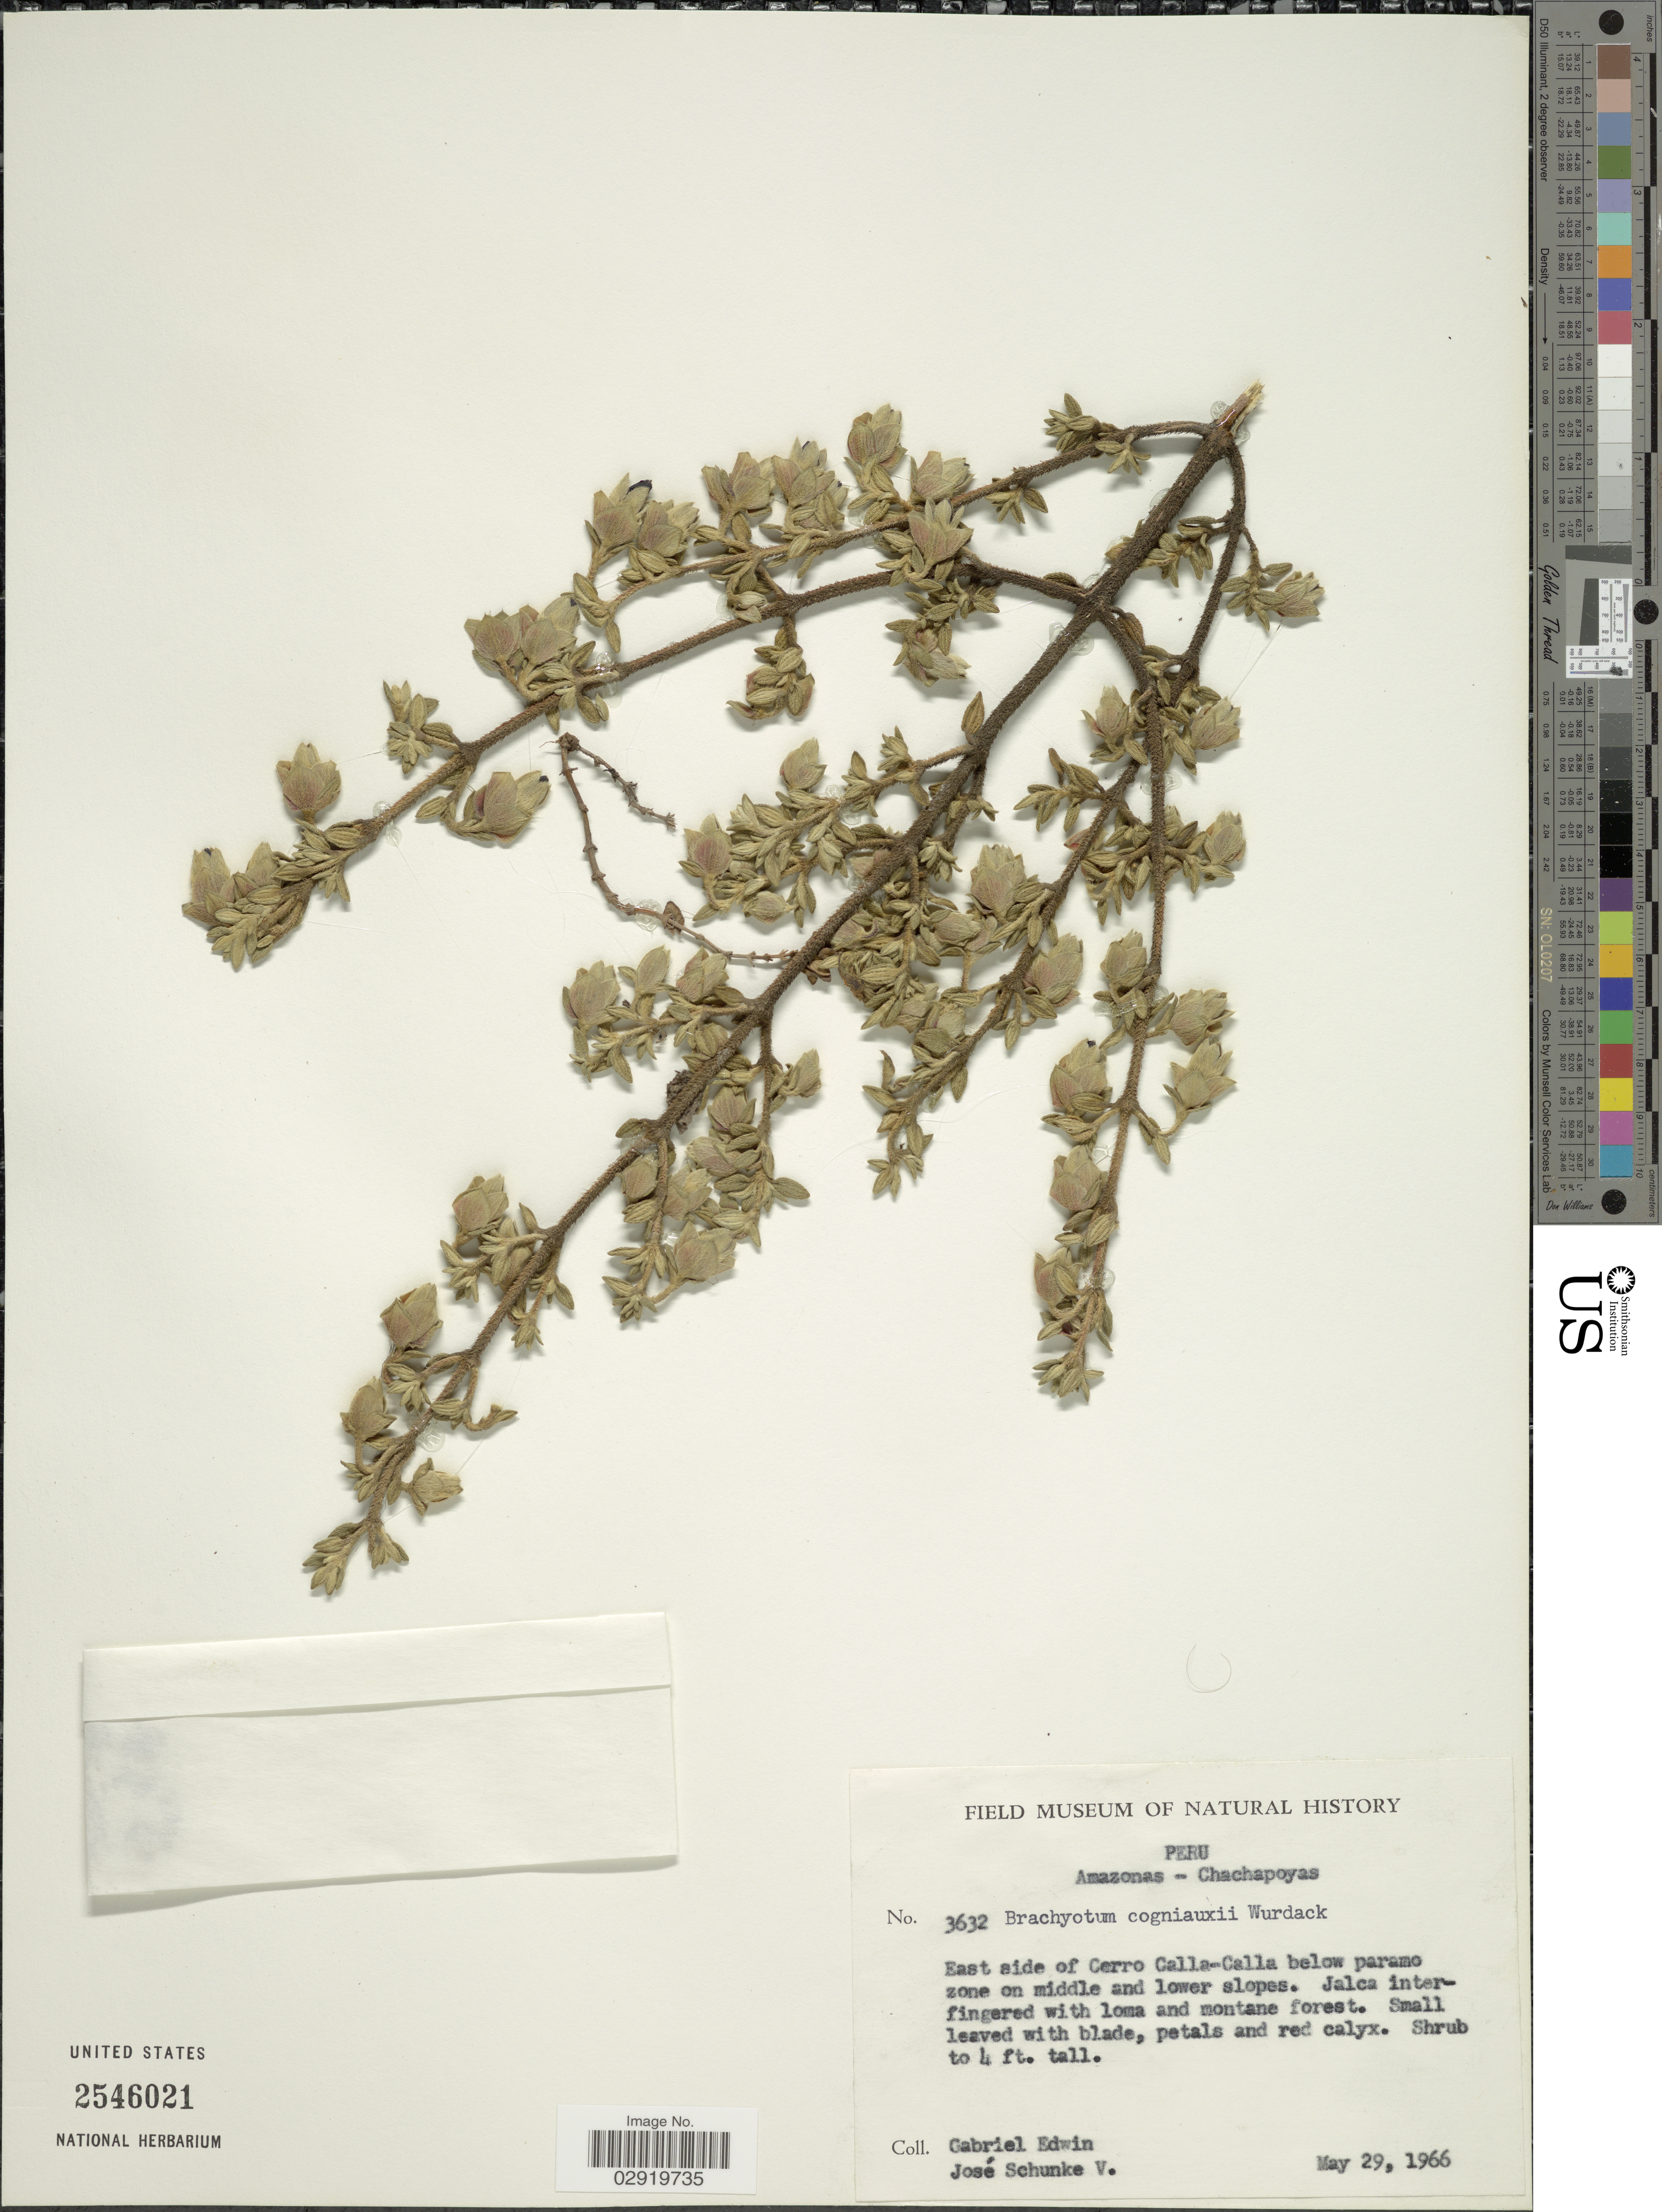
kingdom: Plantae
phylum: Tracheophyta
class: Magnoliopsida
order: Myrtales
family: Melastomataceae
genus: Brachyotum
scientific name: Brachyotum cogniauxii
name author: Wurdack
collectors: G. Edwin & J. Schunke Vigo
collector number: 3632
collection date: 1966-05-29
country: Peru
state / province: Amazonas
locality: Chachapoyas. East side of Cerro Calla-Calla below paramo zone on middle and lower slopes.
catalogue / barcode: US 2546021